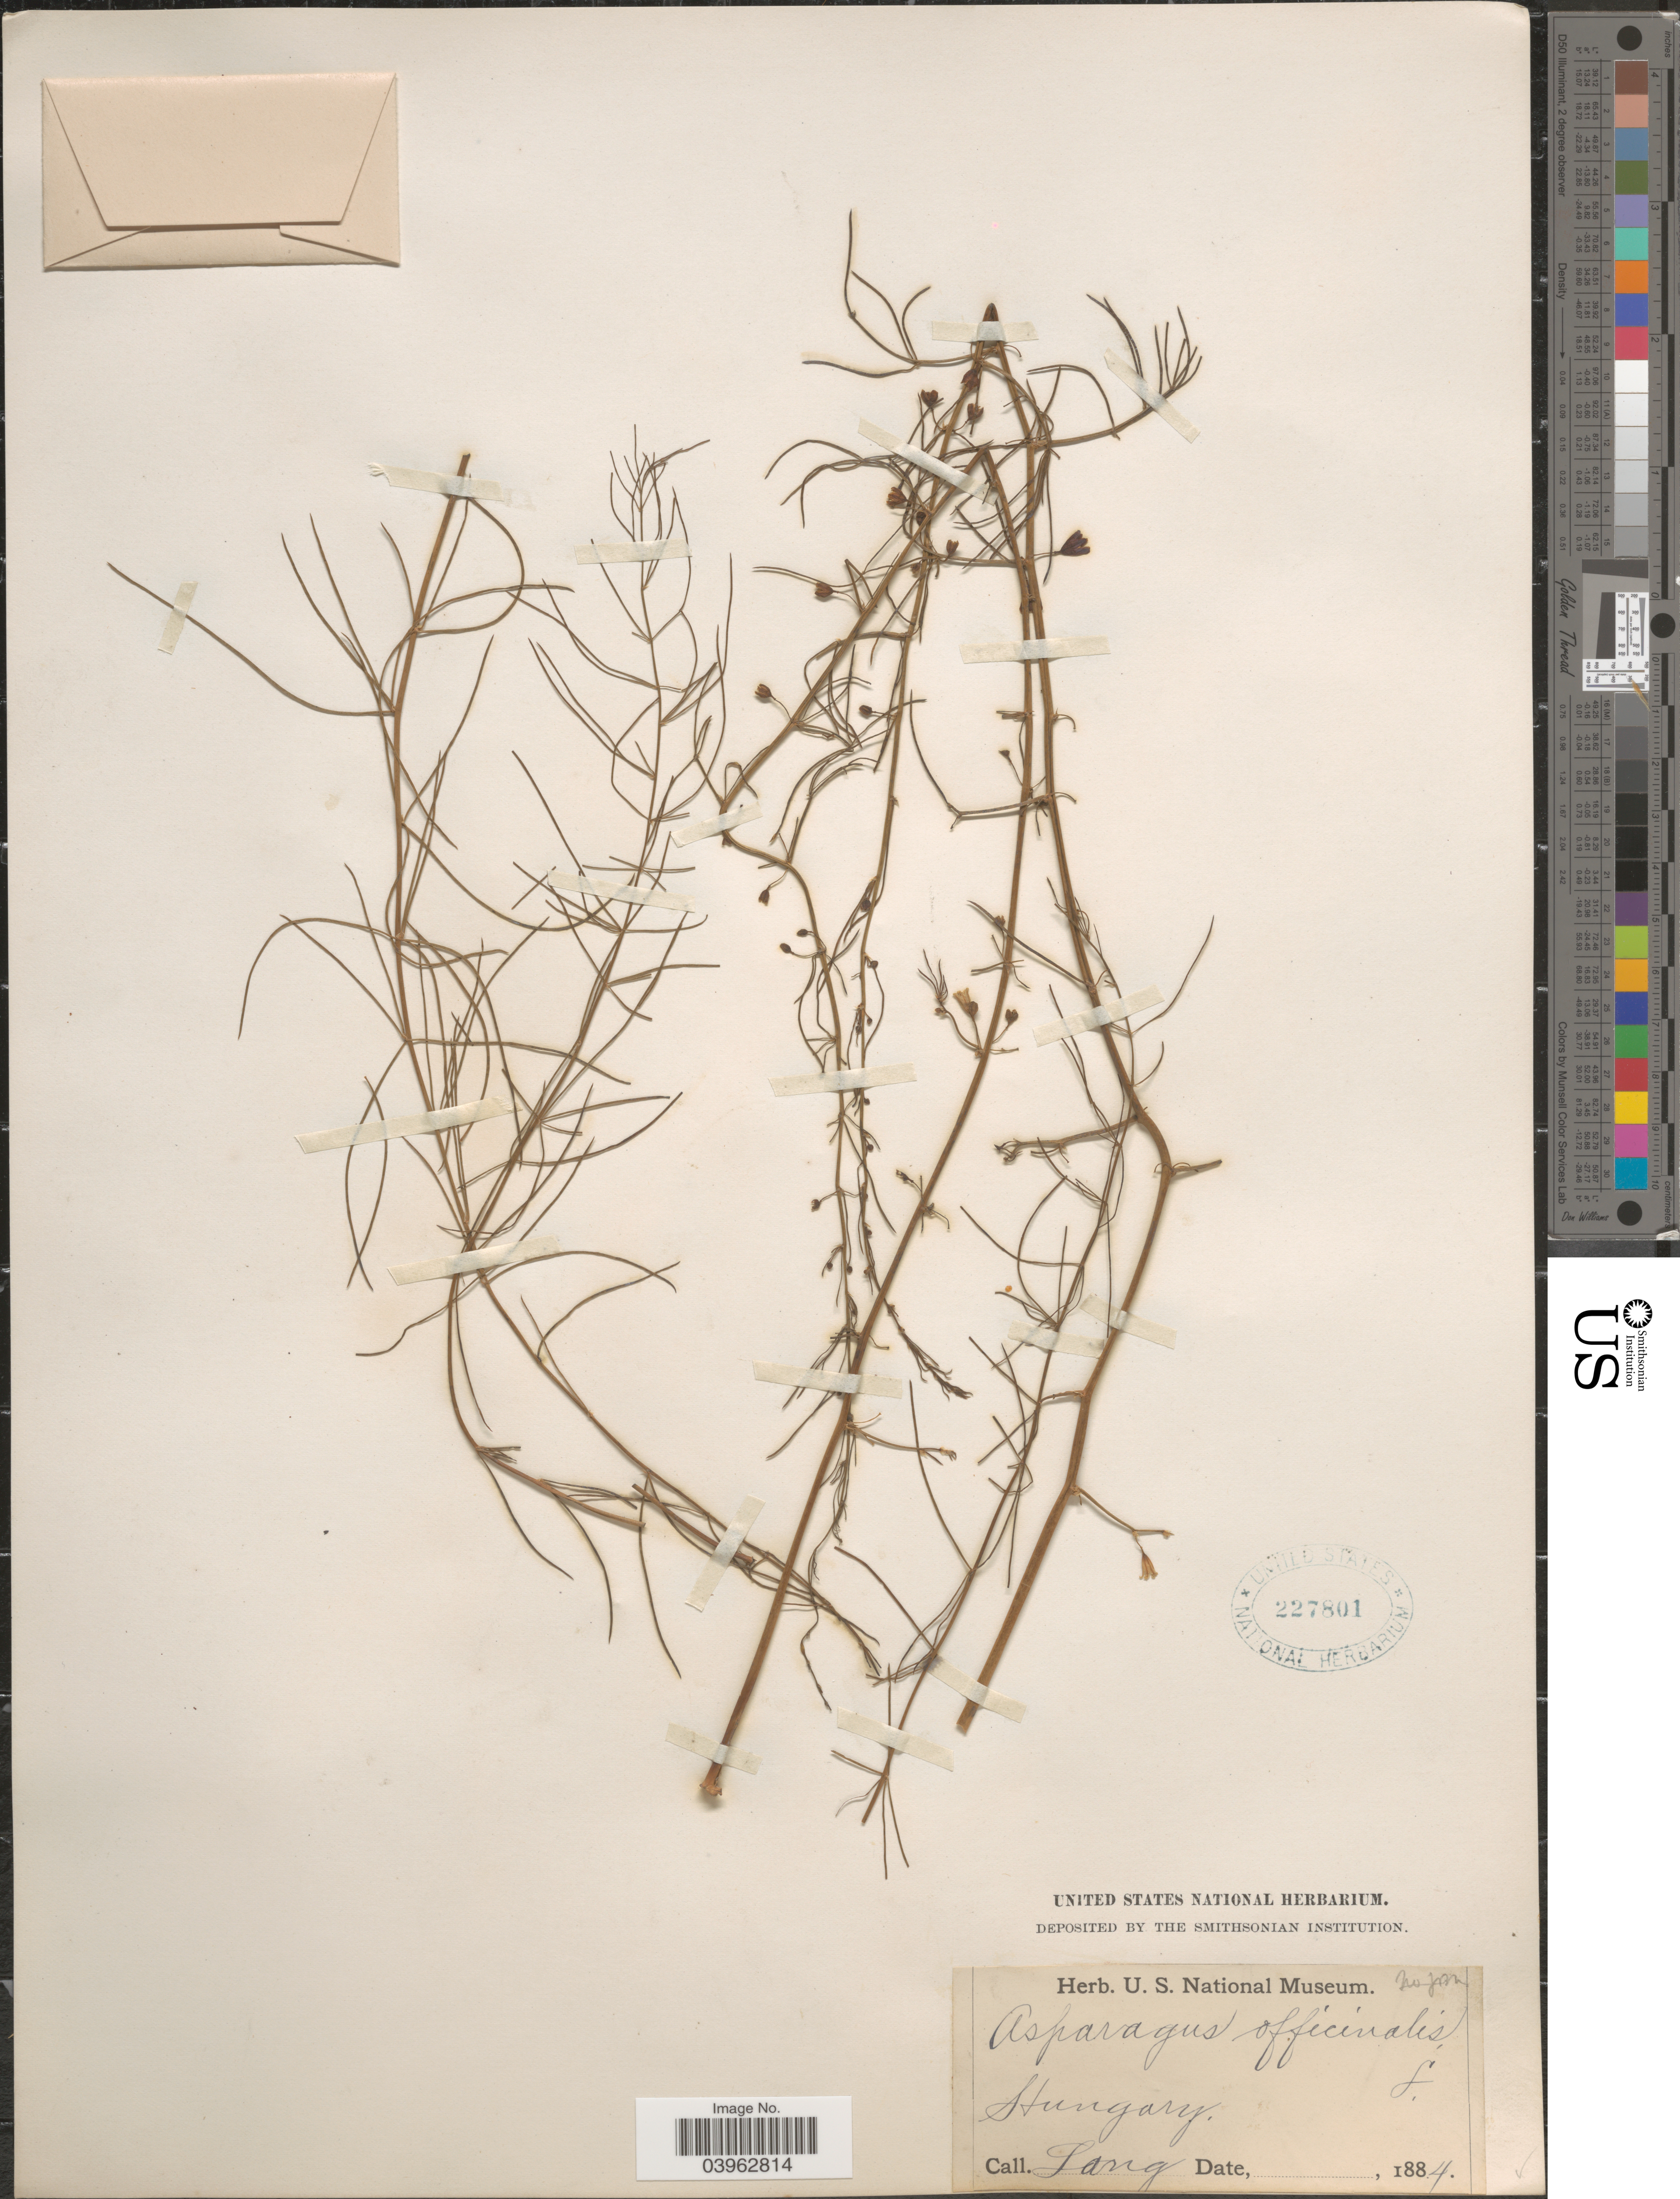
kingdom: Plantae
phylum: Tracheophyta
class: Liliopsida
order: Asparagales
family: Asparagaceae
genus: Asparagus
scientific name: Asparagus officinalis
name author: L.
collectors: -- Lang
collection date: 1884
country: Hungary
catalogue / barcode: US 227801